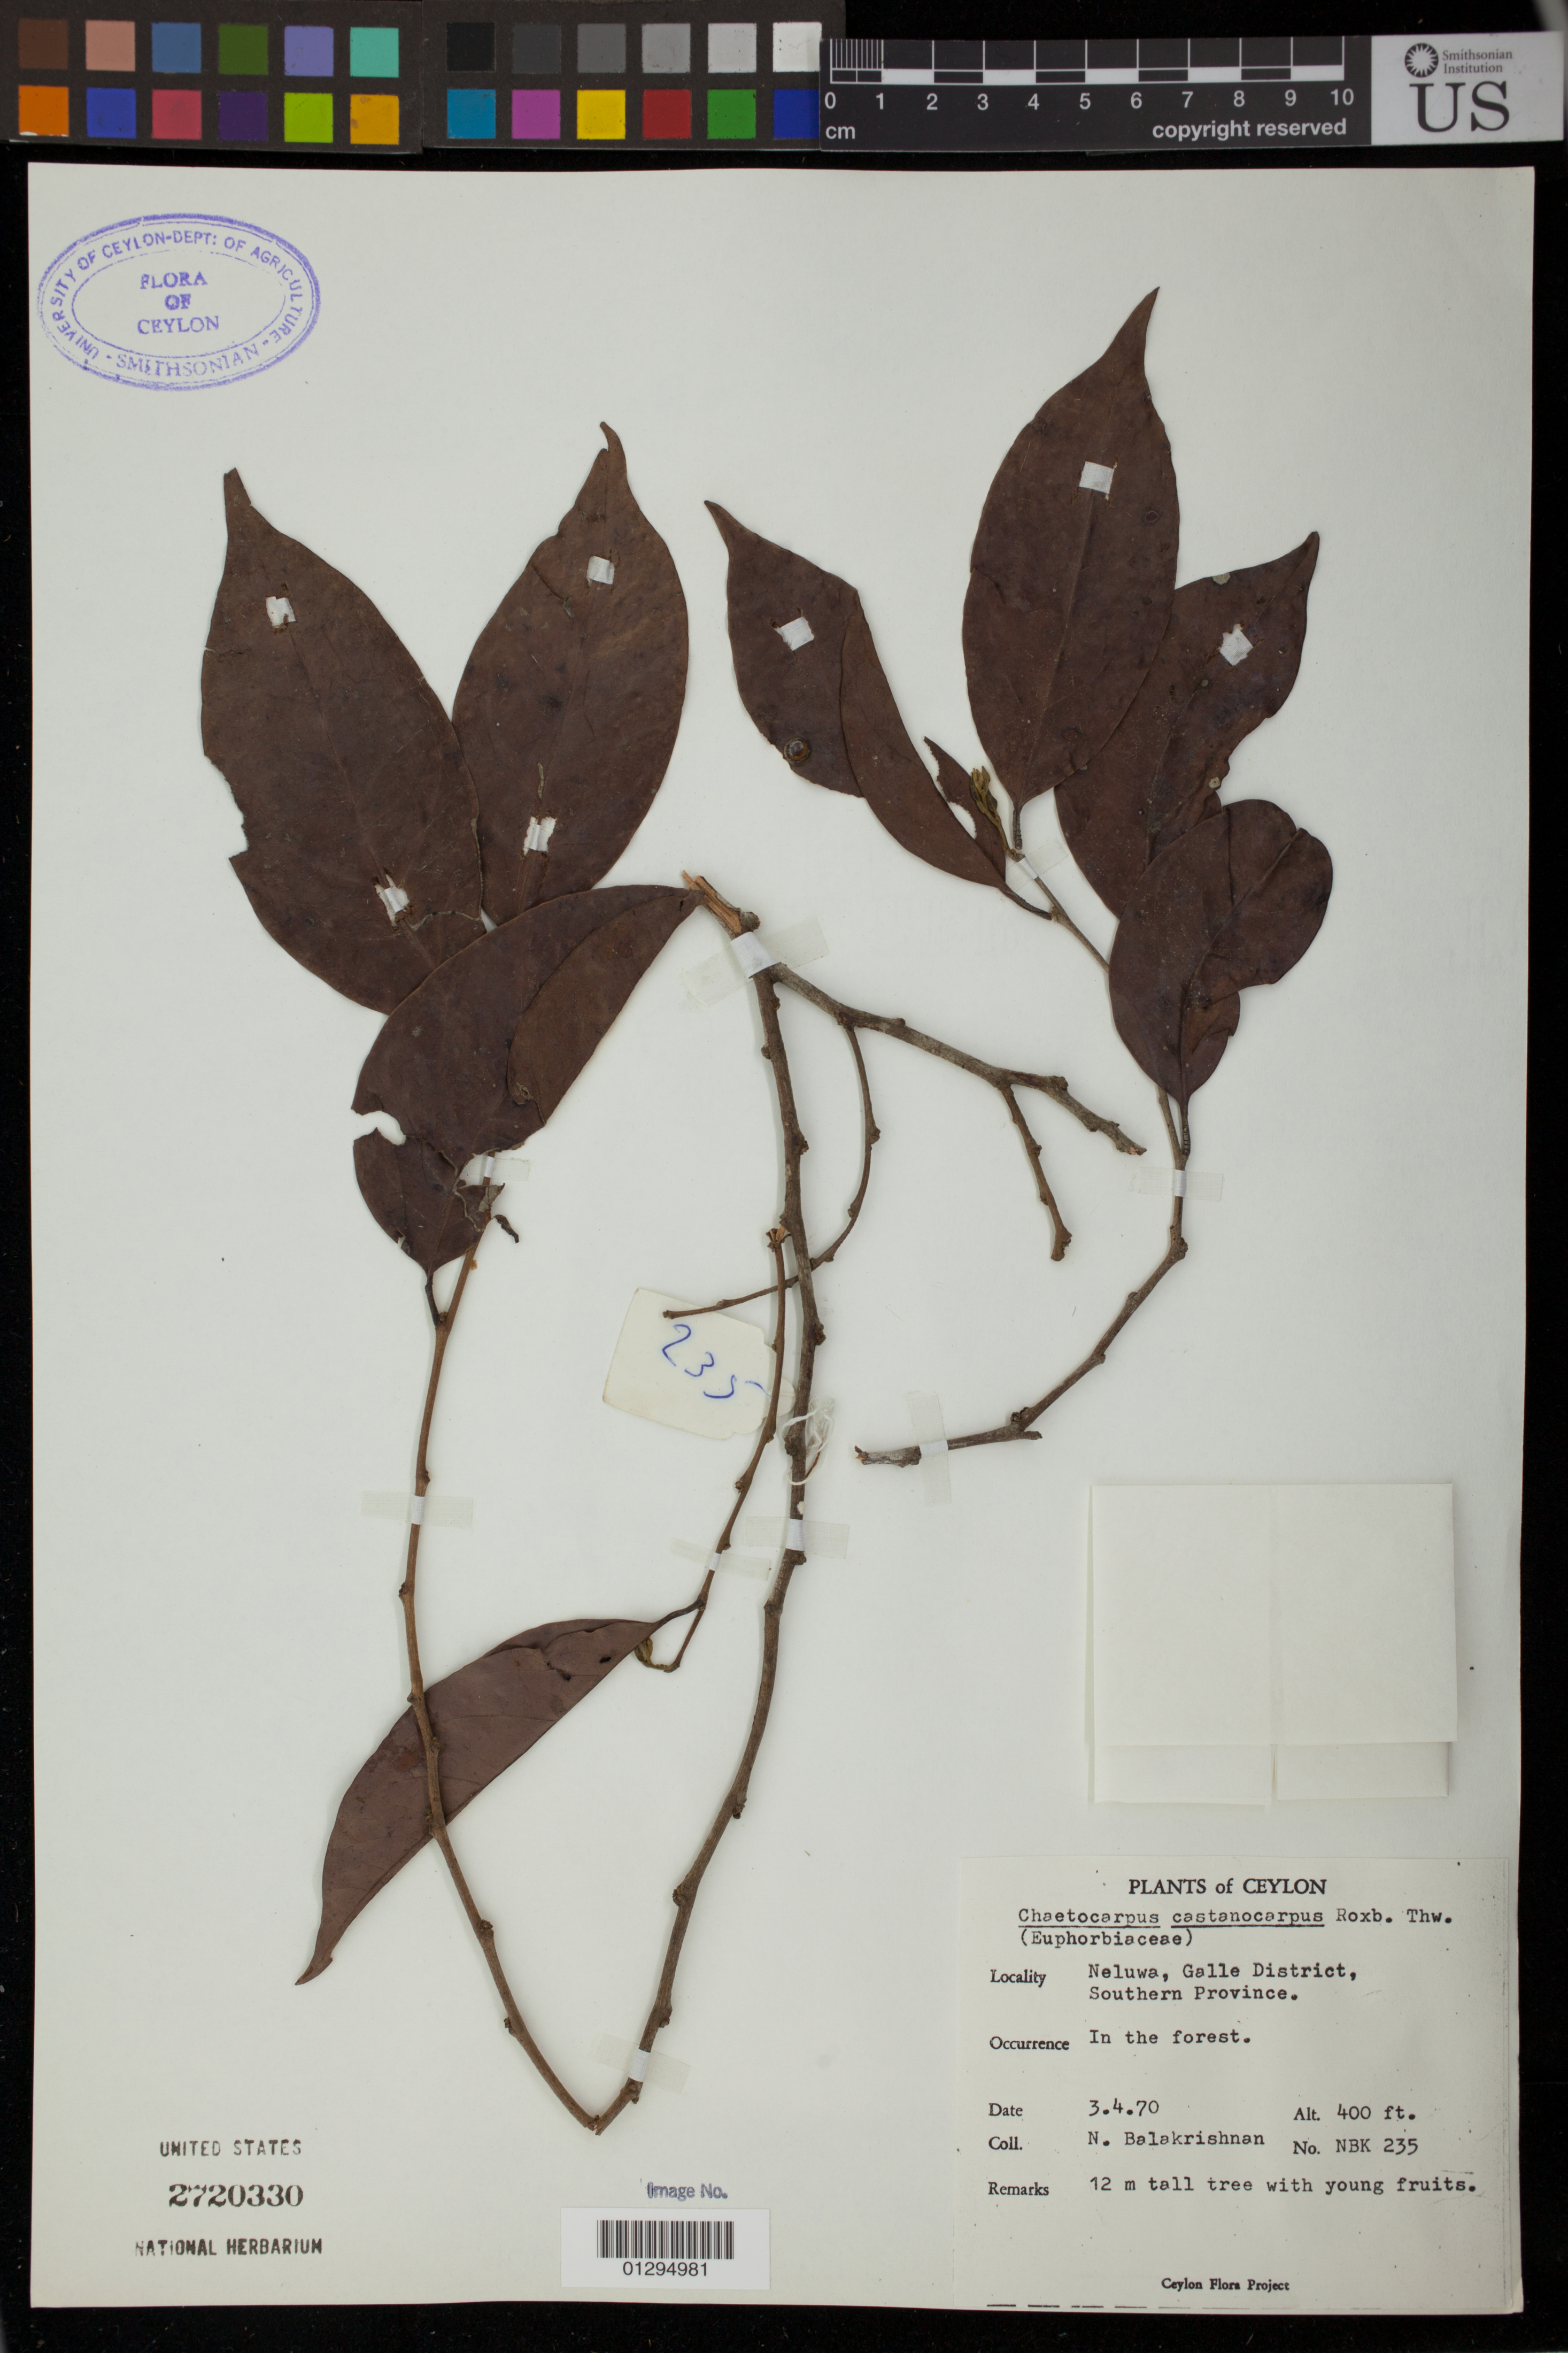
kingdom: Plantae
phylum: Tracheophyta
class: Magnoliopsida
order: Malpighiales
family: Peraceae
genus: Chaetocarpus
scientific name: Chaetocarpus castanocarpus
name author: (Roxb.) Thwaites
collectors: N. Balakrishnan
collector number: NBK 235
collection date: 1970-04-03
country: Sri Lanka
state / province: Southern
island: Ceylon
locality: Neluwa, Galle District.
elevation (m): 122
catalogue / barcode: US 2720330